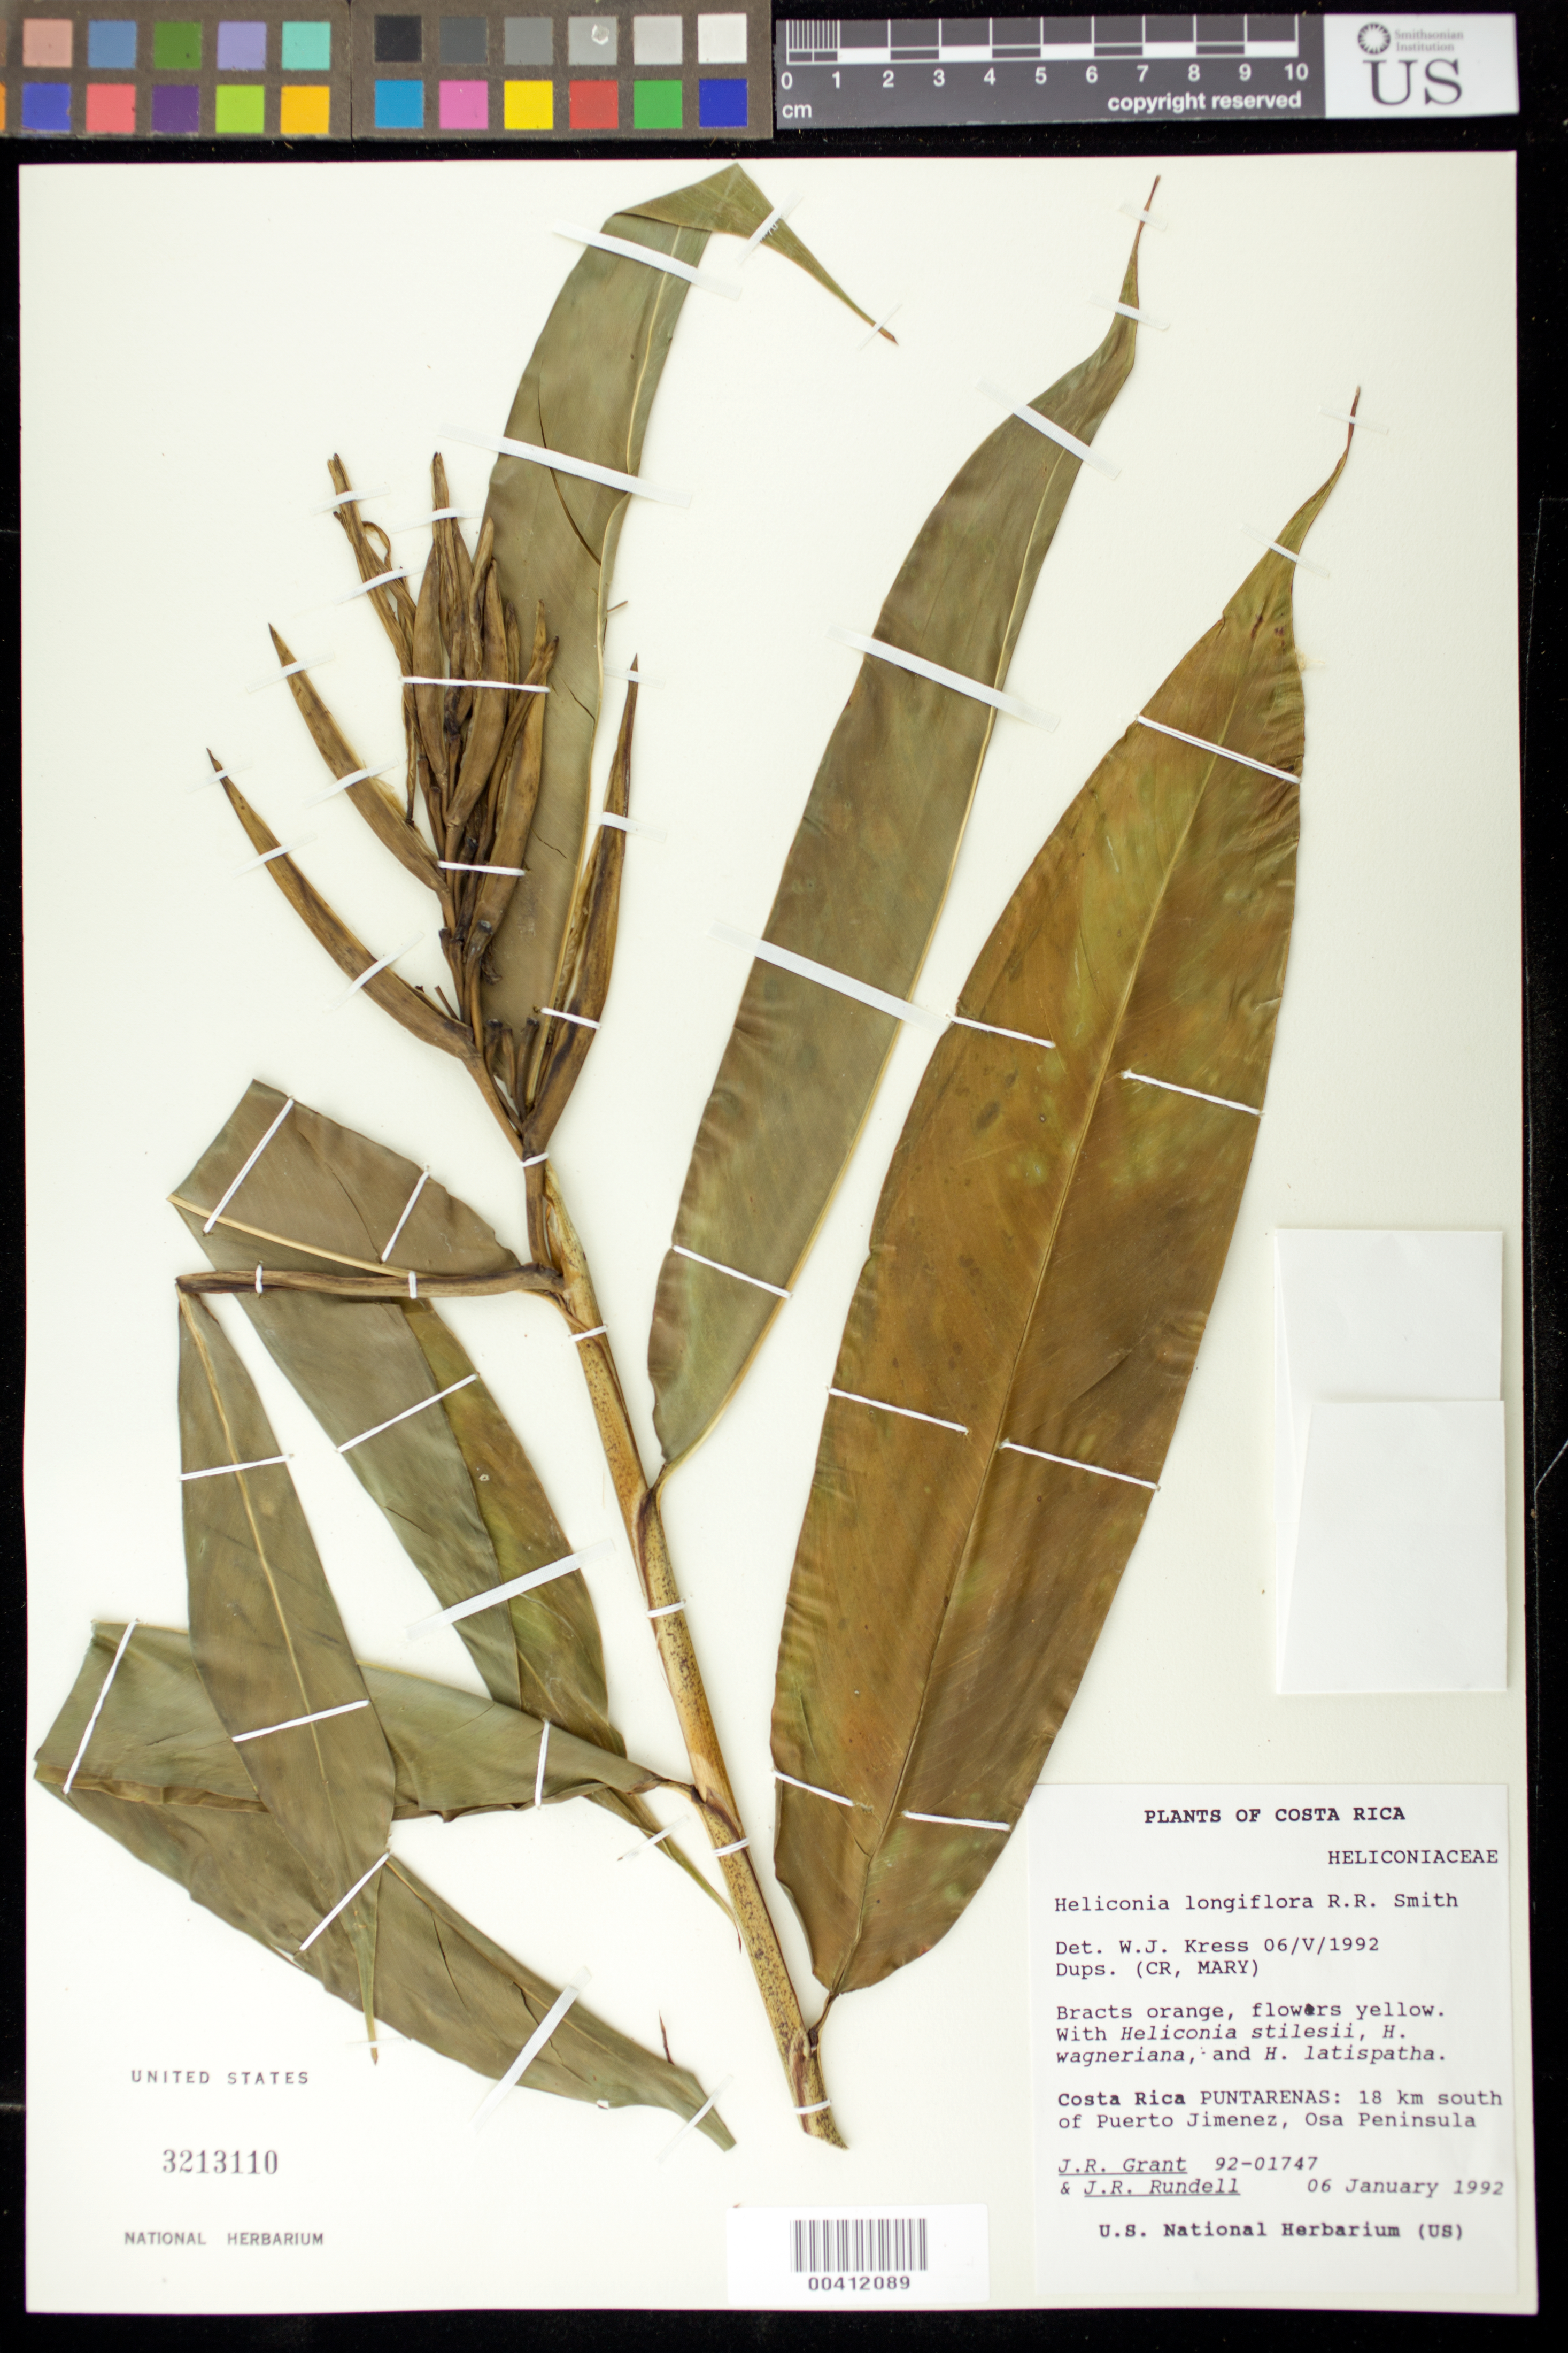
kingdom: Plantae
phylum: Tracheophyta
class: Liliopsida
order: Zingiberales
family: Heliconiaceae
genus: Heliconia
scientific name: Heliconia longiflora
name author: R.R. Sm.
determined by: Kress, W. J., (US), Smithsonian Institution - National Museum of Natural History (UNITED STATES)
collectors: J. R. Grant & J. R. Rundell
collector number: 92-01747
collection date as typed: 06 Jan 1992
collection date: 1992-01-06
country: Costa Rica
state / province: Puntarenas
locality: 18 km s of puerto jimenez, osa peninsula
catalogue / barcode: US 3213110